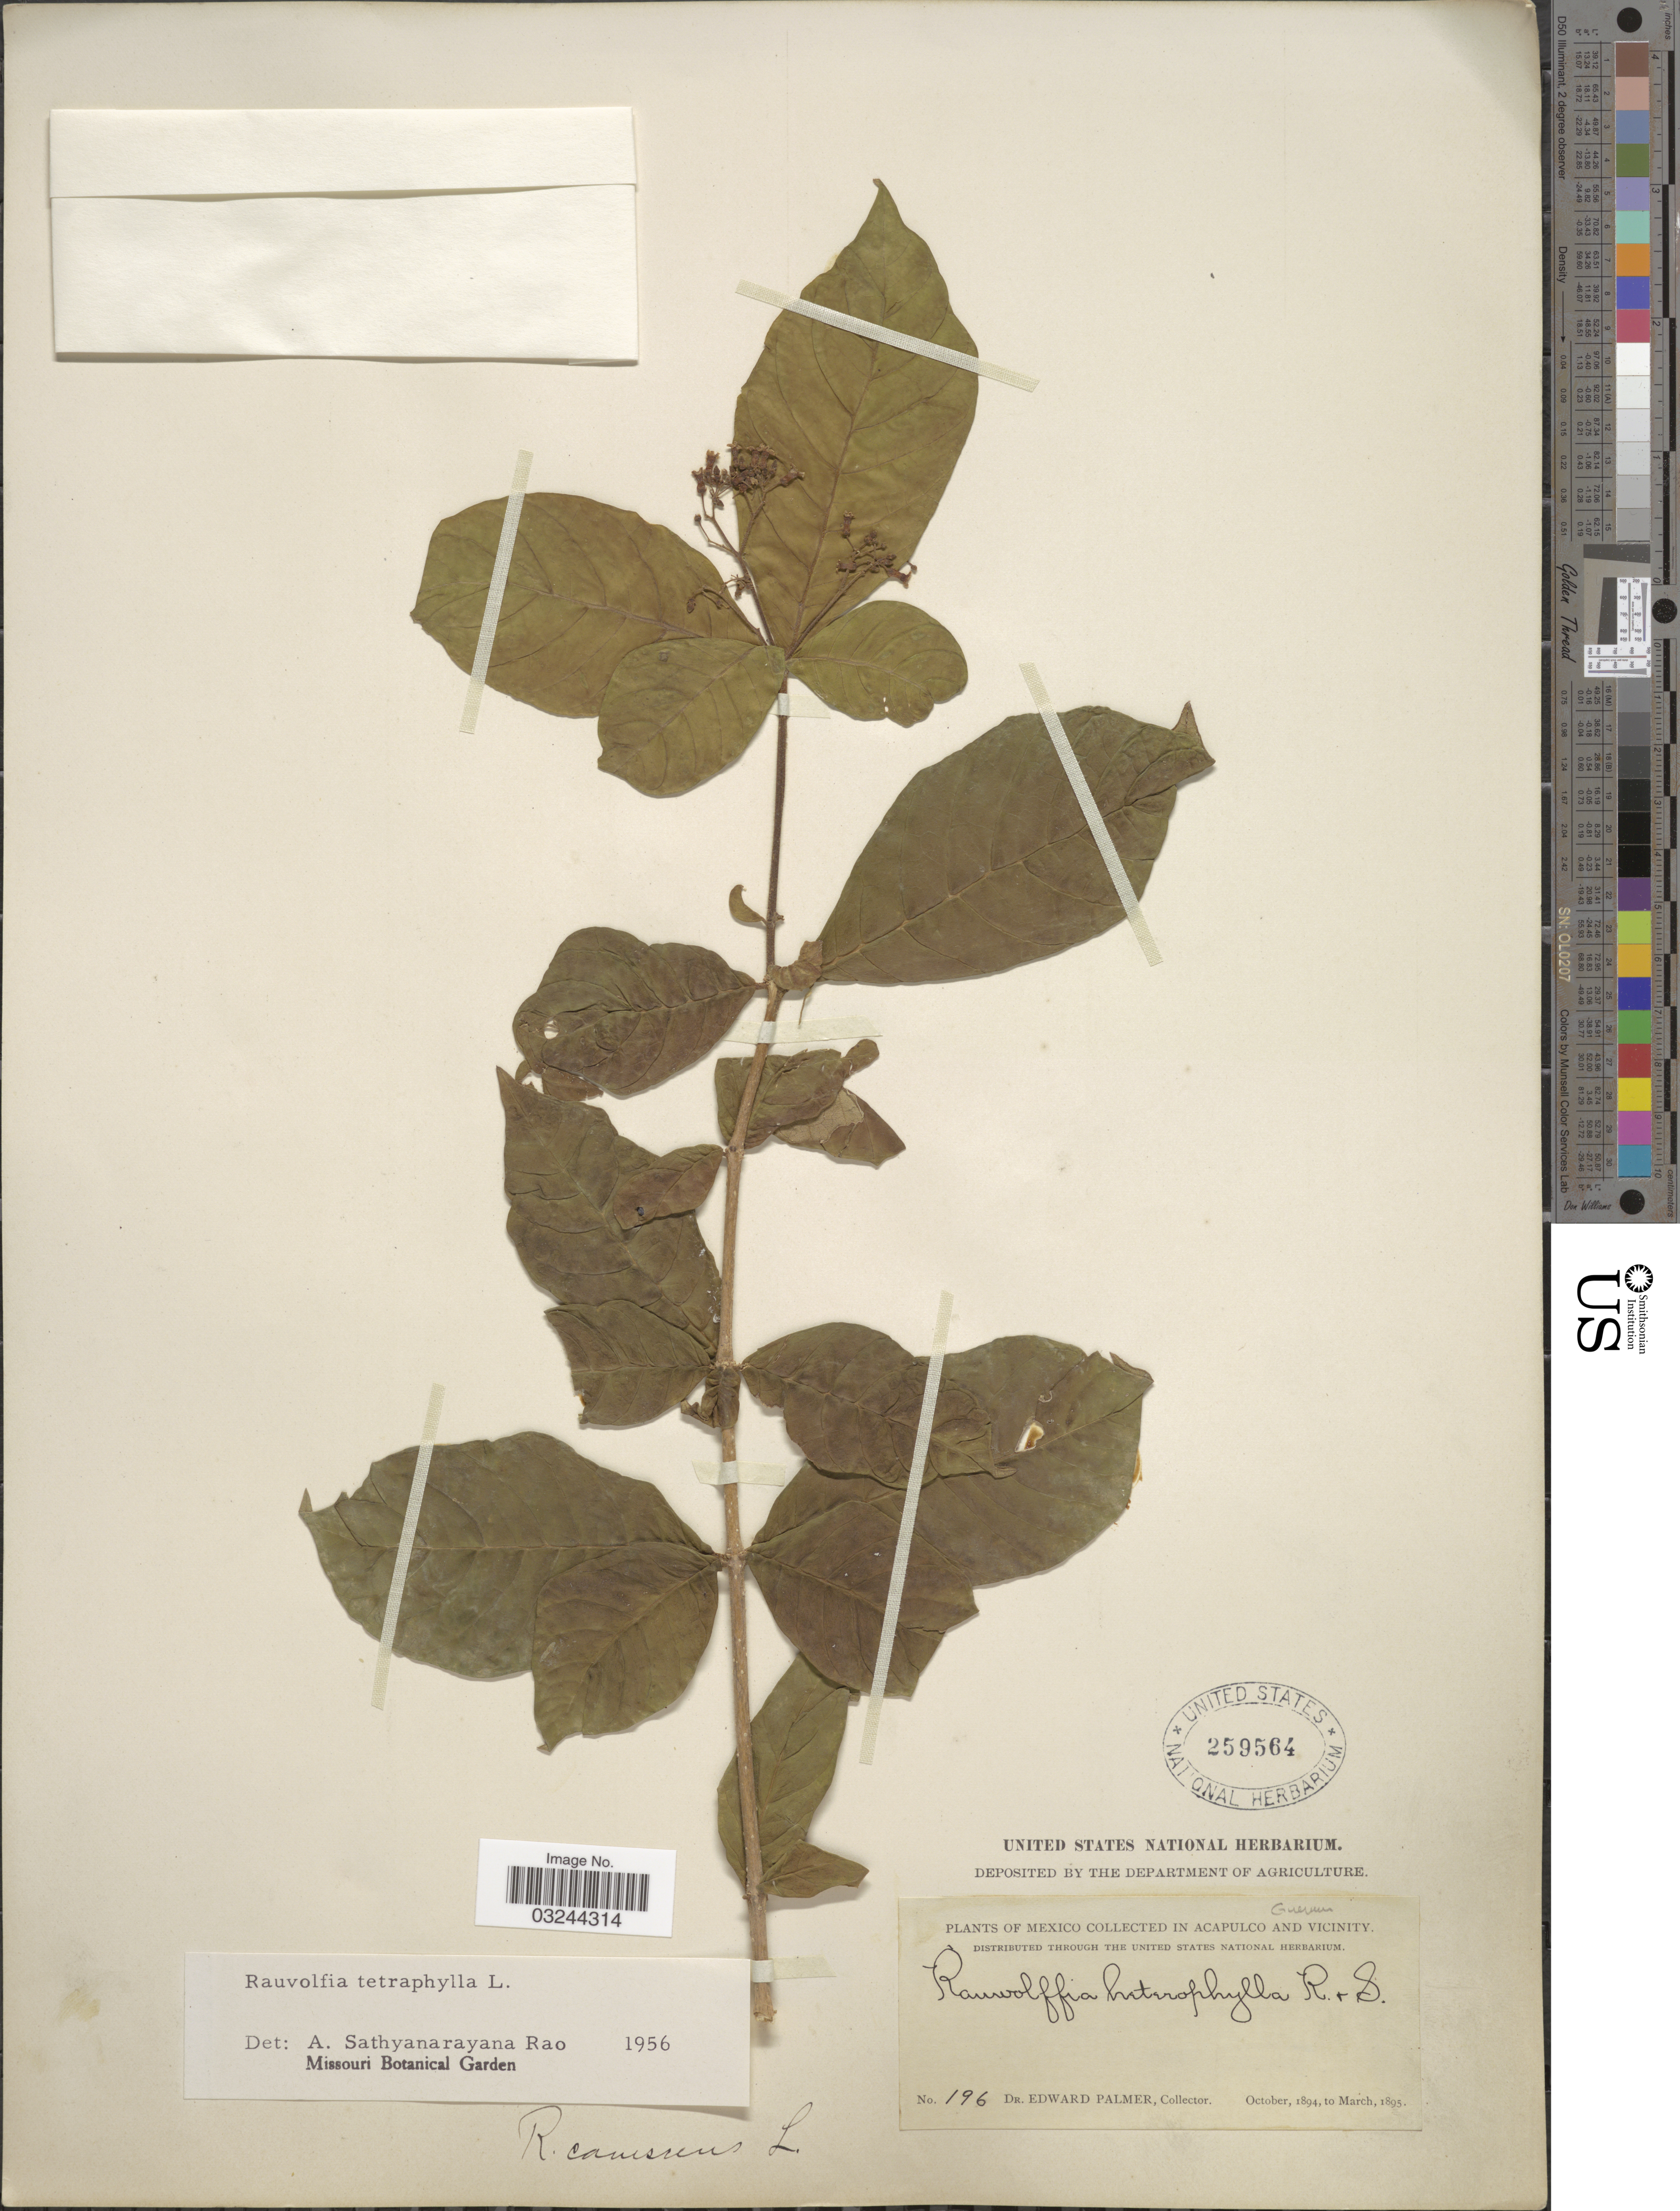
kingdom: Plantae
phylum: Tracheophyta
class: Magnoliopsida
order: Gentianales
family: Apocynaceae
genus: Rauvolfia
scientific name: Rauvolfia tetraphylla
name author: L.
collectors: E. Palmer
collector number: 196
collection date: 1894-10/1895-03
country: Mexico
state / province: Guerrero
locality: In Acapulco and Vicinity.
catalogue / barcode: US 259564